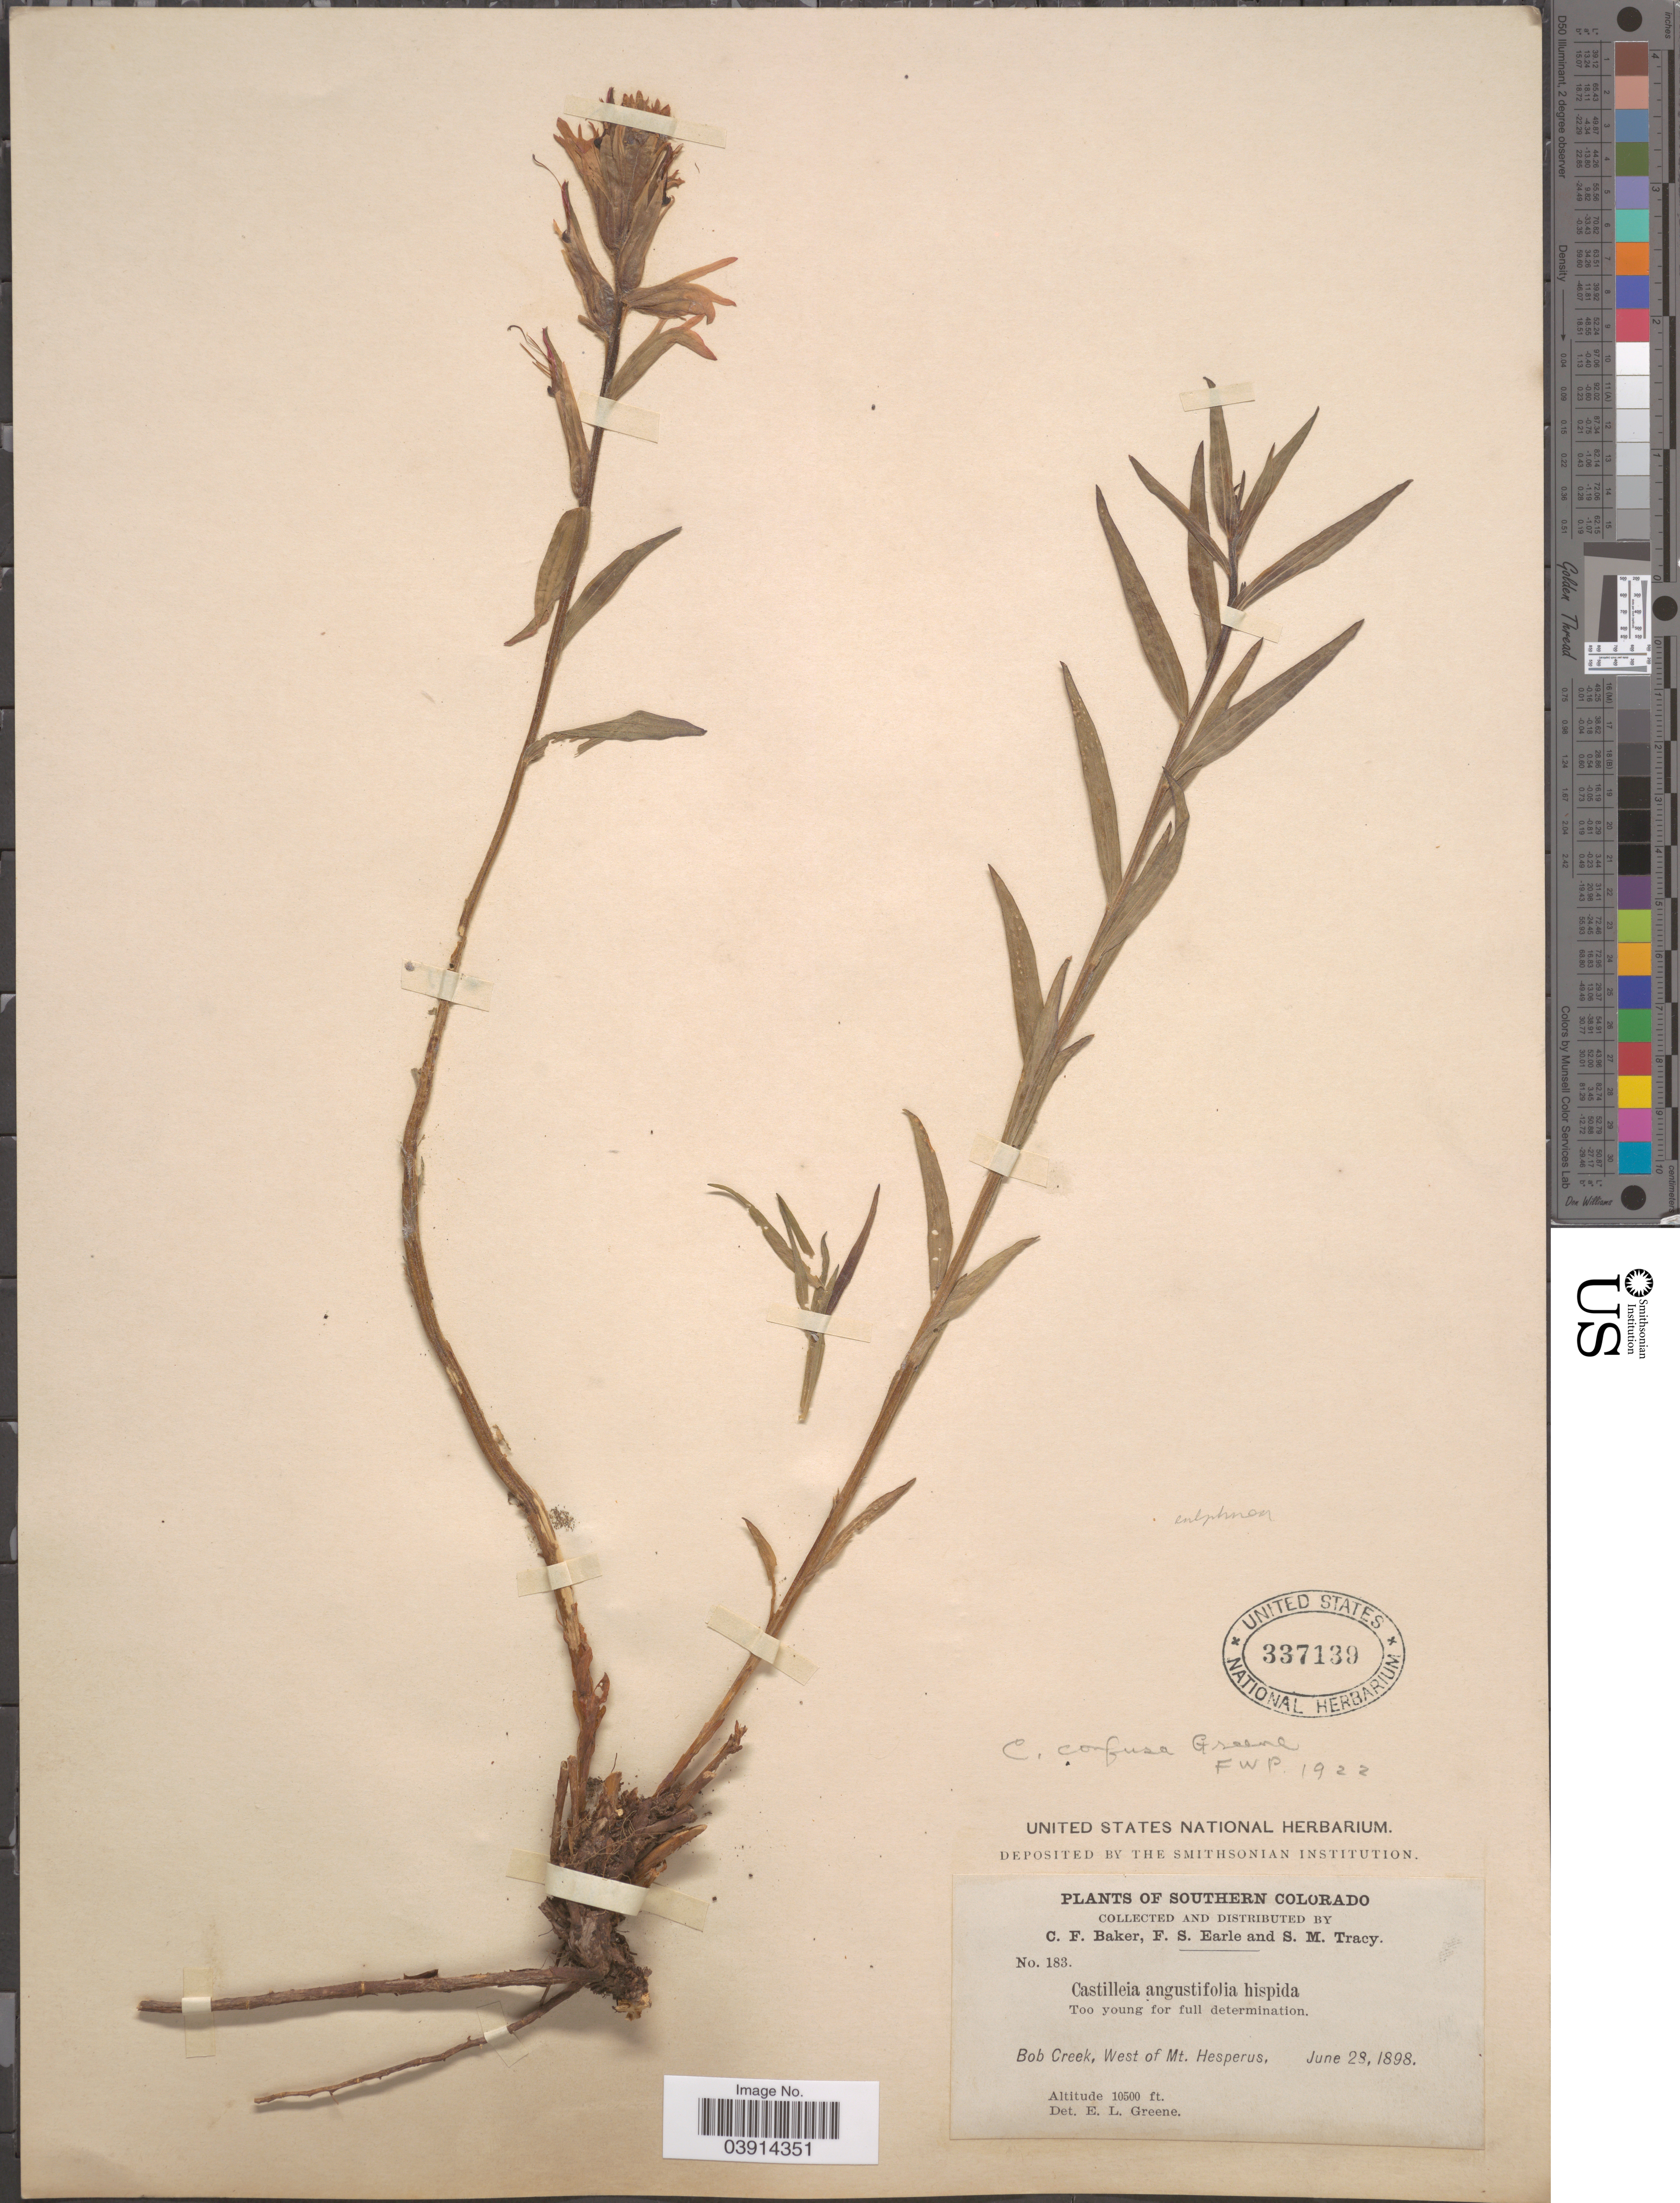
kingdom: Plantae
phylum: Tracheophyta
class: Magnoliopsida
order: Lamiales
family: Orobanchaceae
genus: Castilleja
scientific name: Castilleja sulphurea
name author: Rydb.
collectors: C. F. Baker, F. S. Earle & S. M. Tracy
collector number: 183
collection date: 1898-06-28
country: United States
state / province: Colorado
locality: Southern Colorado. Bob Creek, West of Mt. Hesperus.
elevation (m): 3200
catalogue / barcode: US 337139